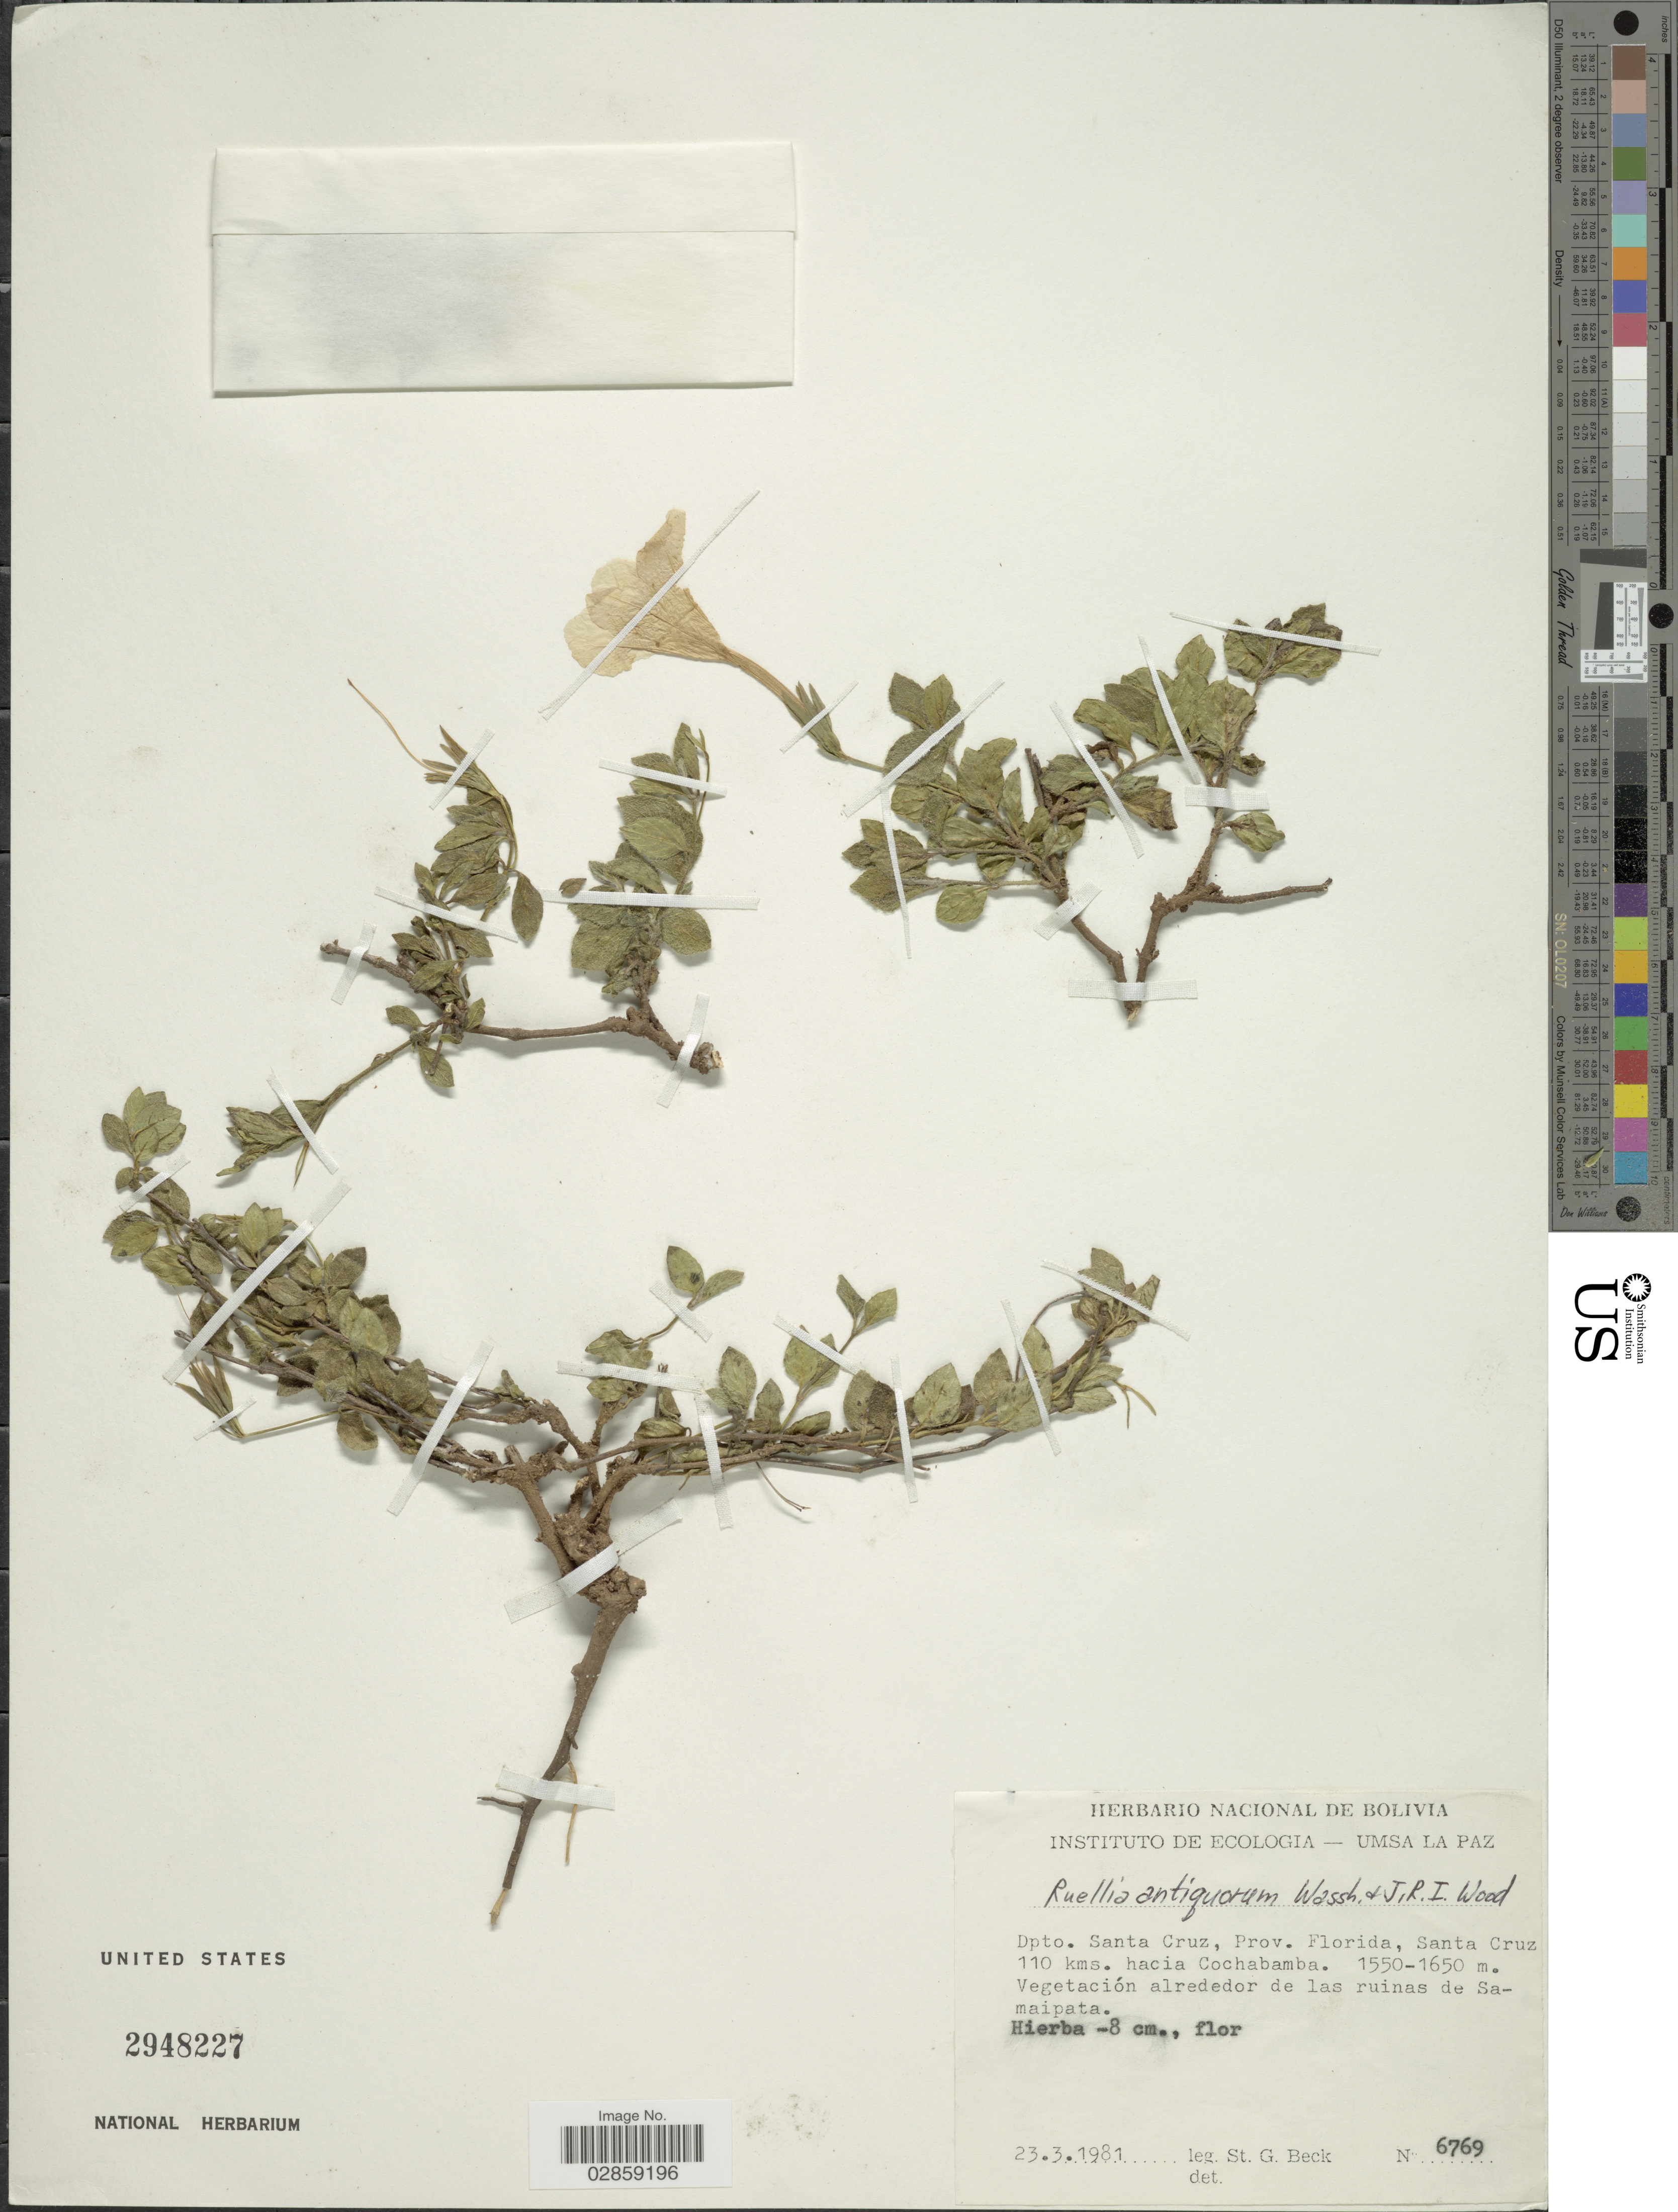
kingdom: Plantae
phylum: Tracheophyta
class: Magnoliopsida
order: Lamiales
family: Acanthaceae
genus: Ruellia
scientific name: Ruellia antiquorum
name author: Wassh. & J.R.I. Wood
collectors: S. G. Beck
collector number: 6769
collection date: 1981-03-23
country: Bolivia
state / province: Santa Cruz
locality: Dpto. Santa Cruz, Prov. Florida, Santa Cruz 110 kms. hacia Cochabamba.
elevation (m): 1550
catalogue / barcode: US 2948227